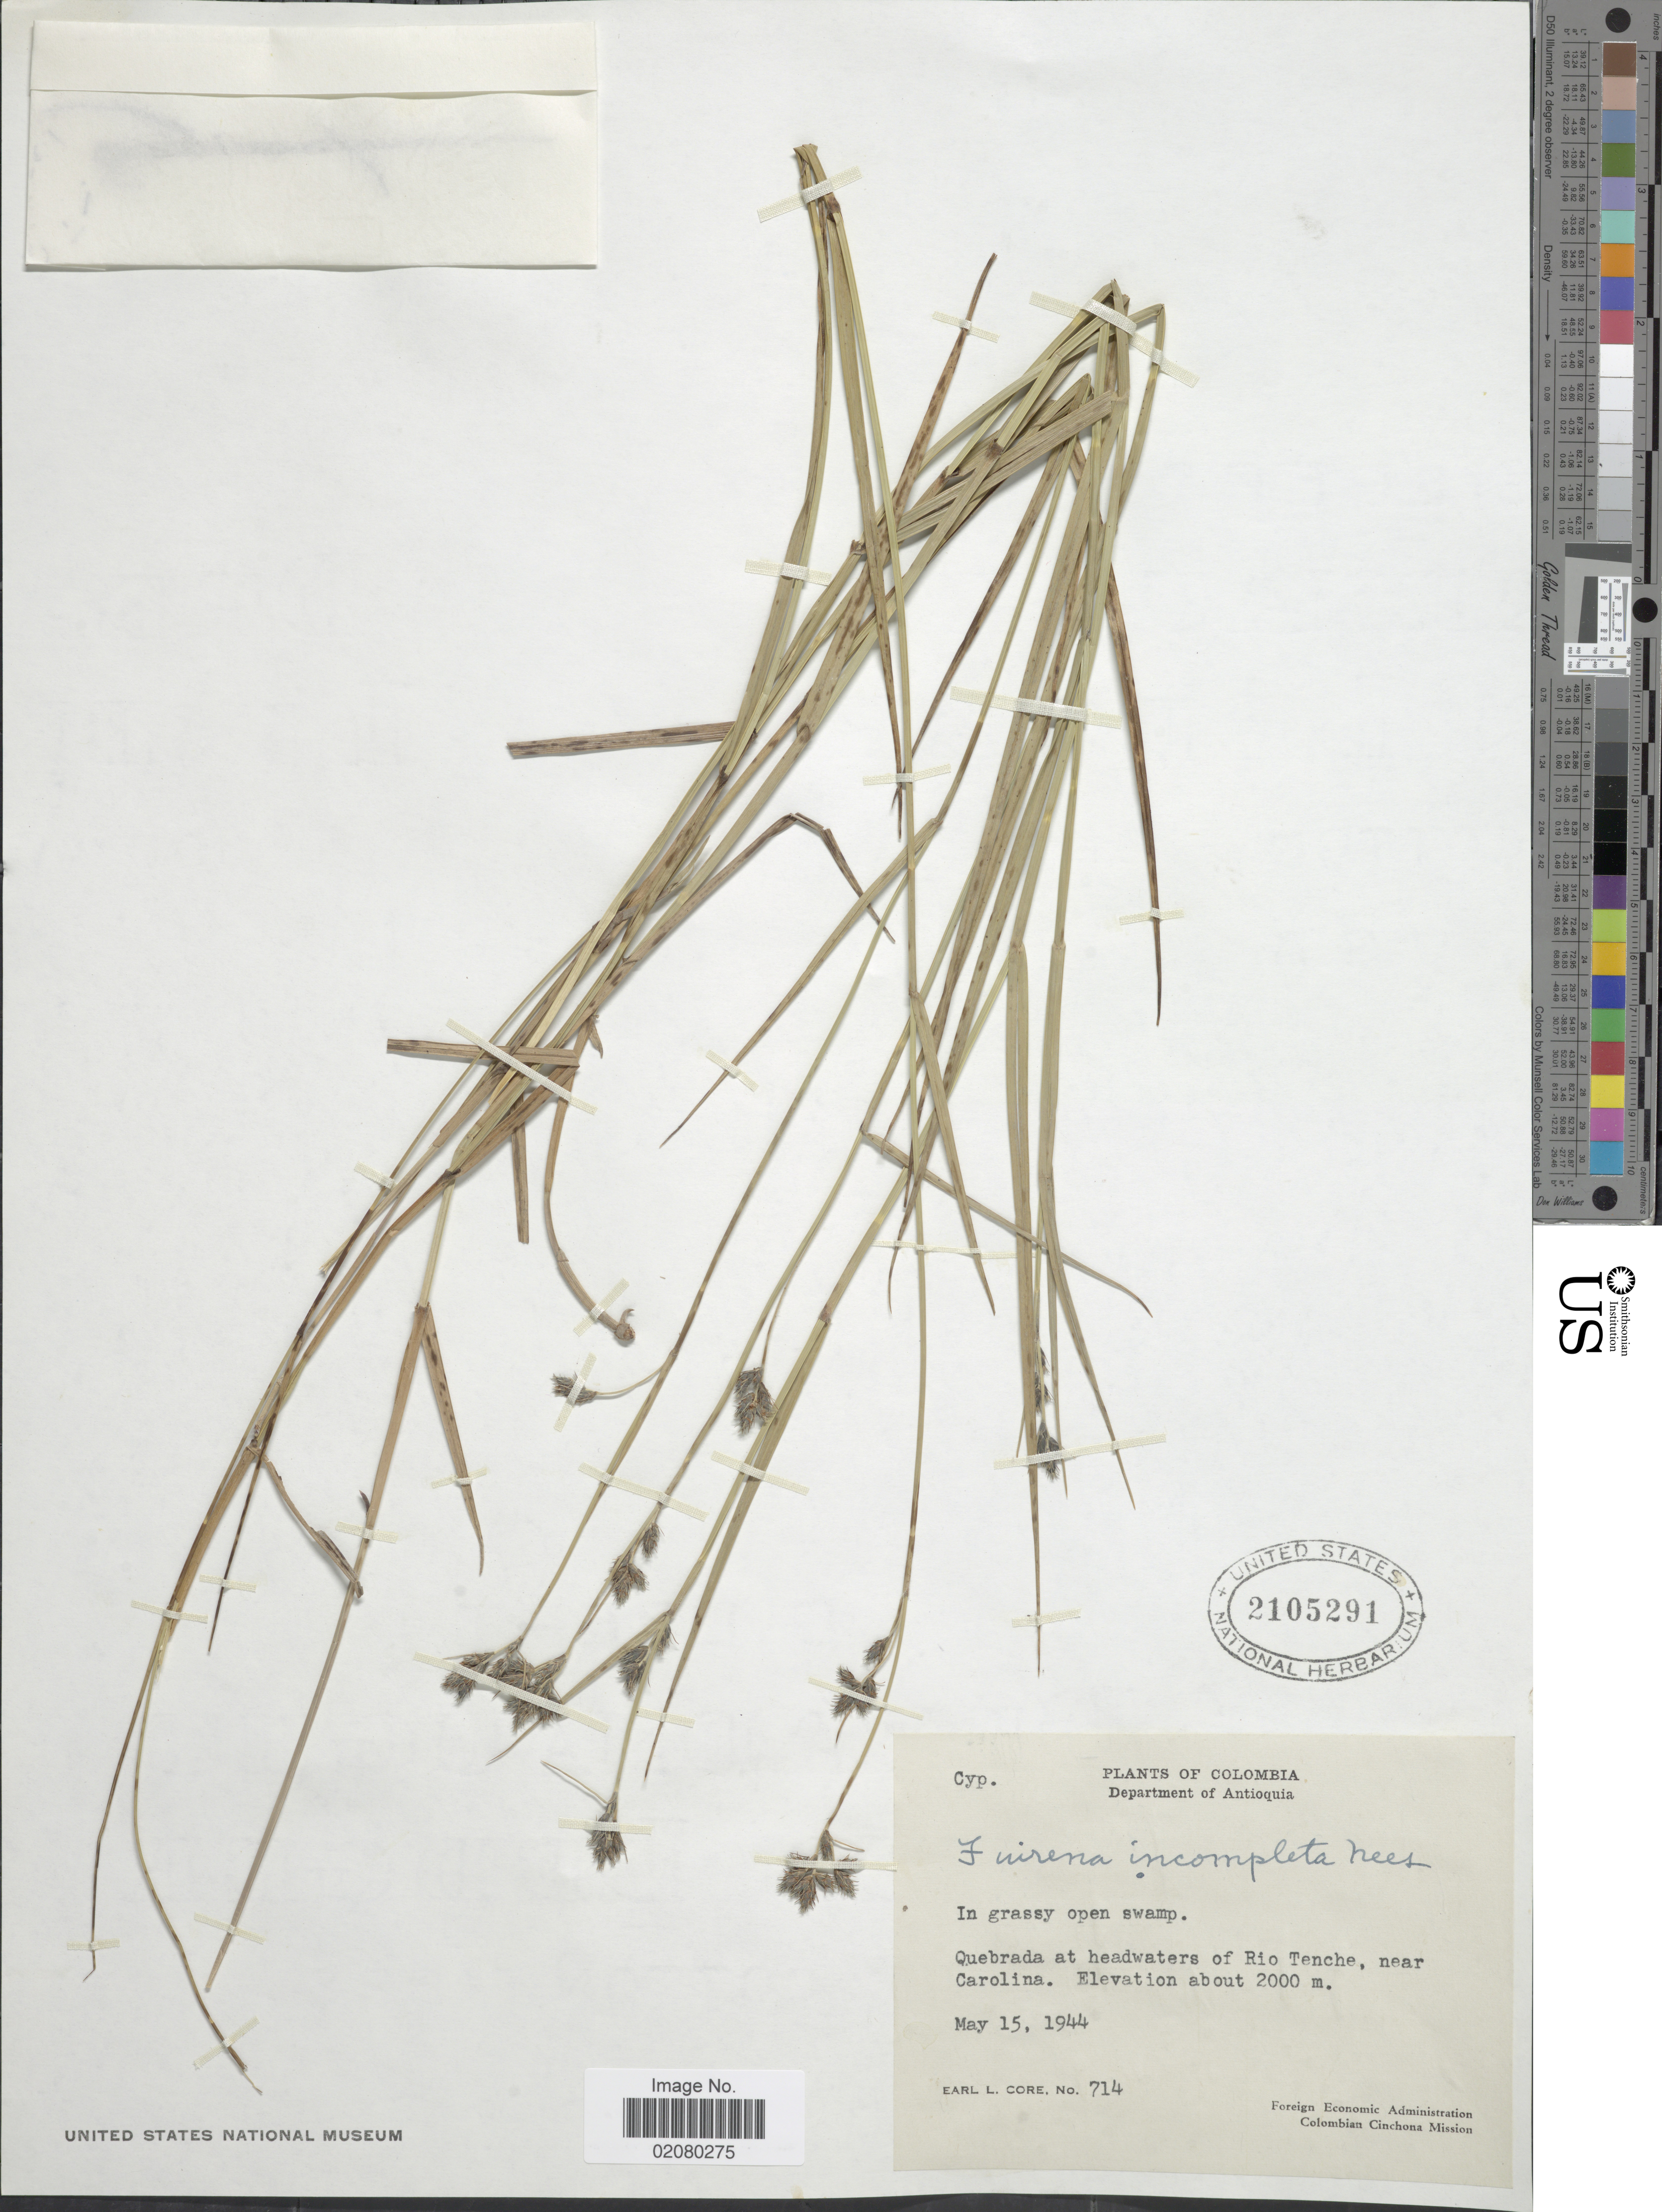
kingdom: Plantae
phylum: Tracheophyta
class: Liliopsida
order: Poales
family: Cyperaceae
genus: Fuirena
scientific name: Fuirena incompleta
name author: Nees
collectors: E. L. Core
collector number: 714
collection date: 1944-05-15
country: Colombia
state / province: Antioquia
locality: Department of Antioquia. Quebrada at headwaters of Rio Tenche, near Carolina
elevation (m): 2000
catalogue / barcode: US 2105291